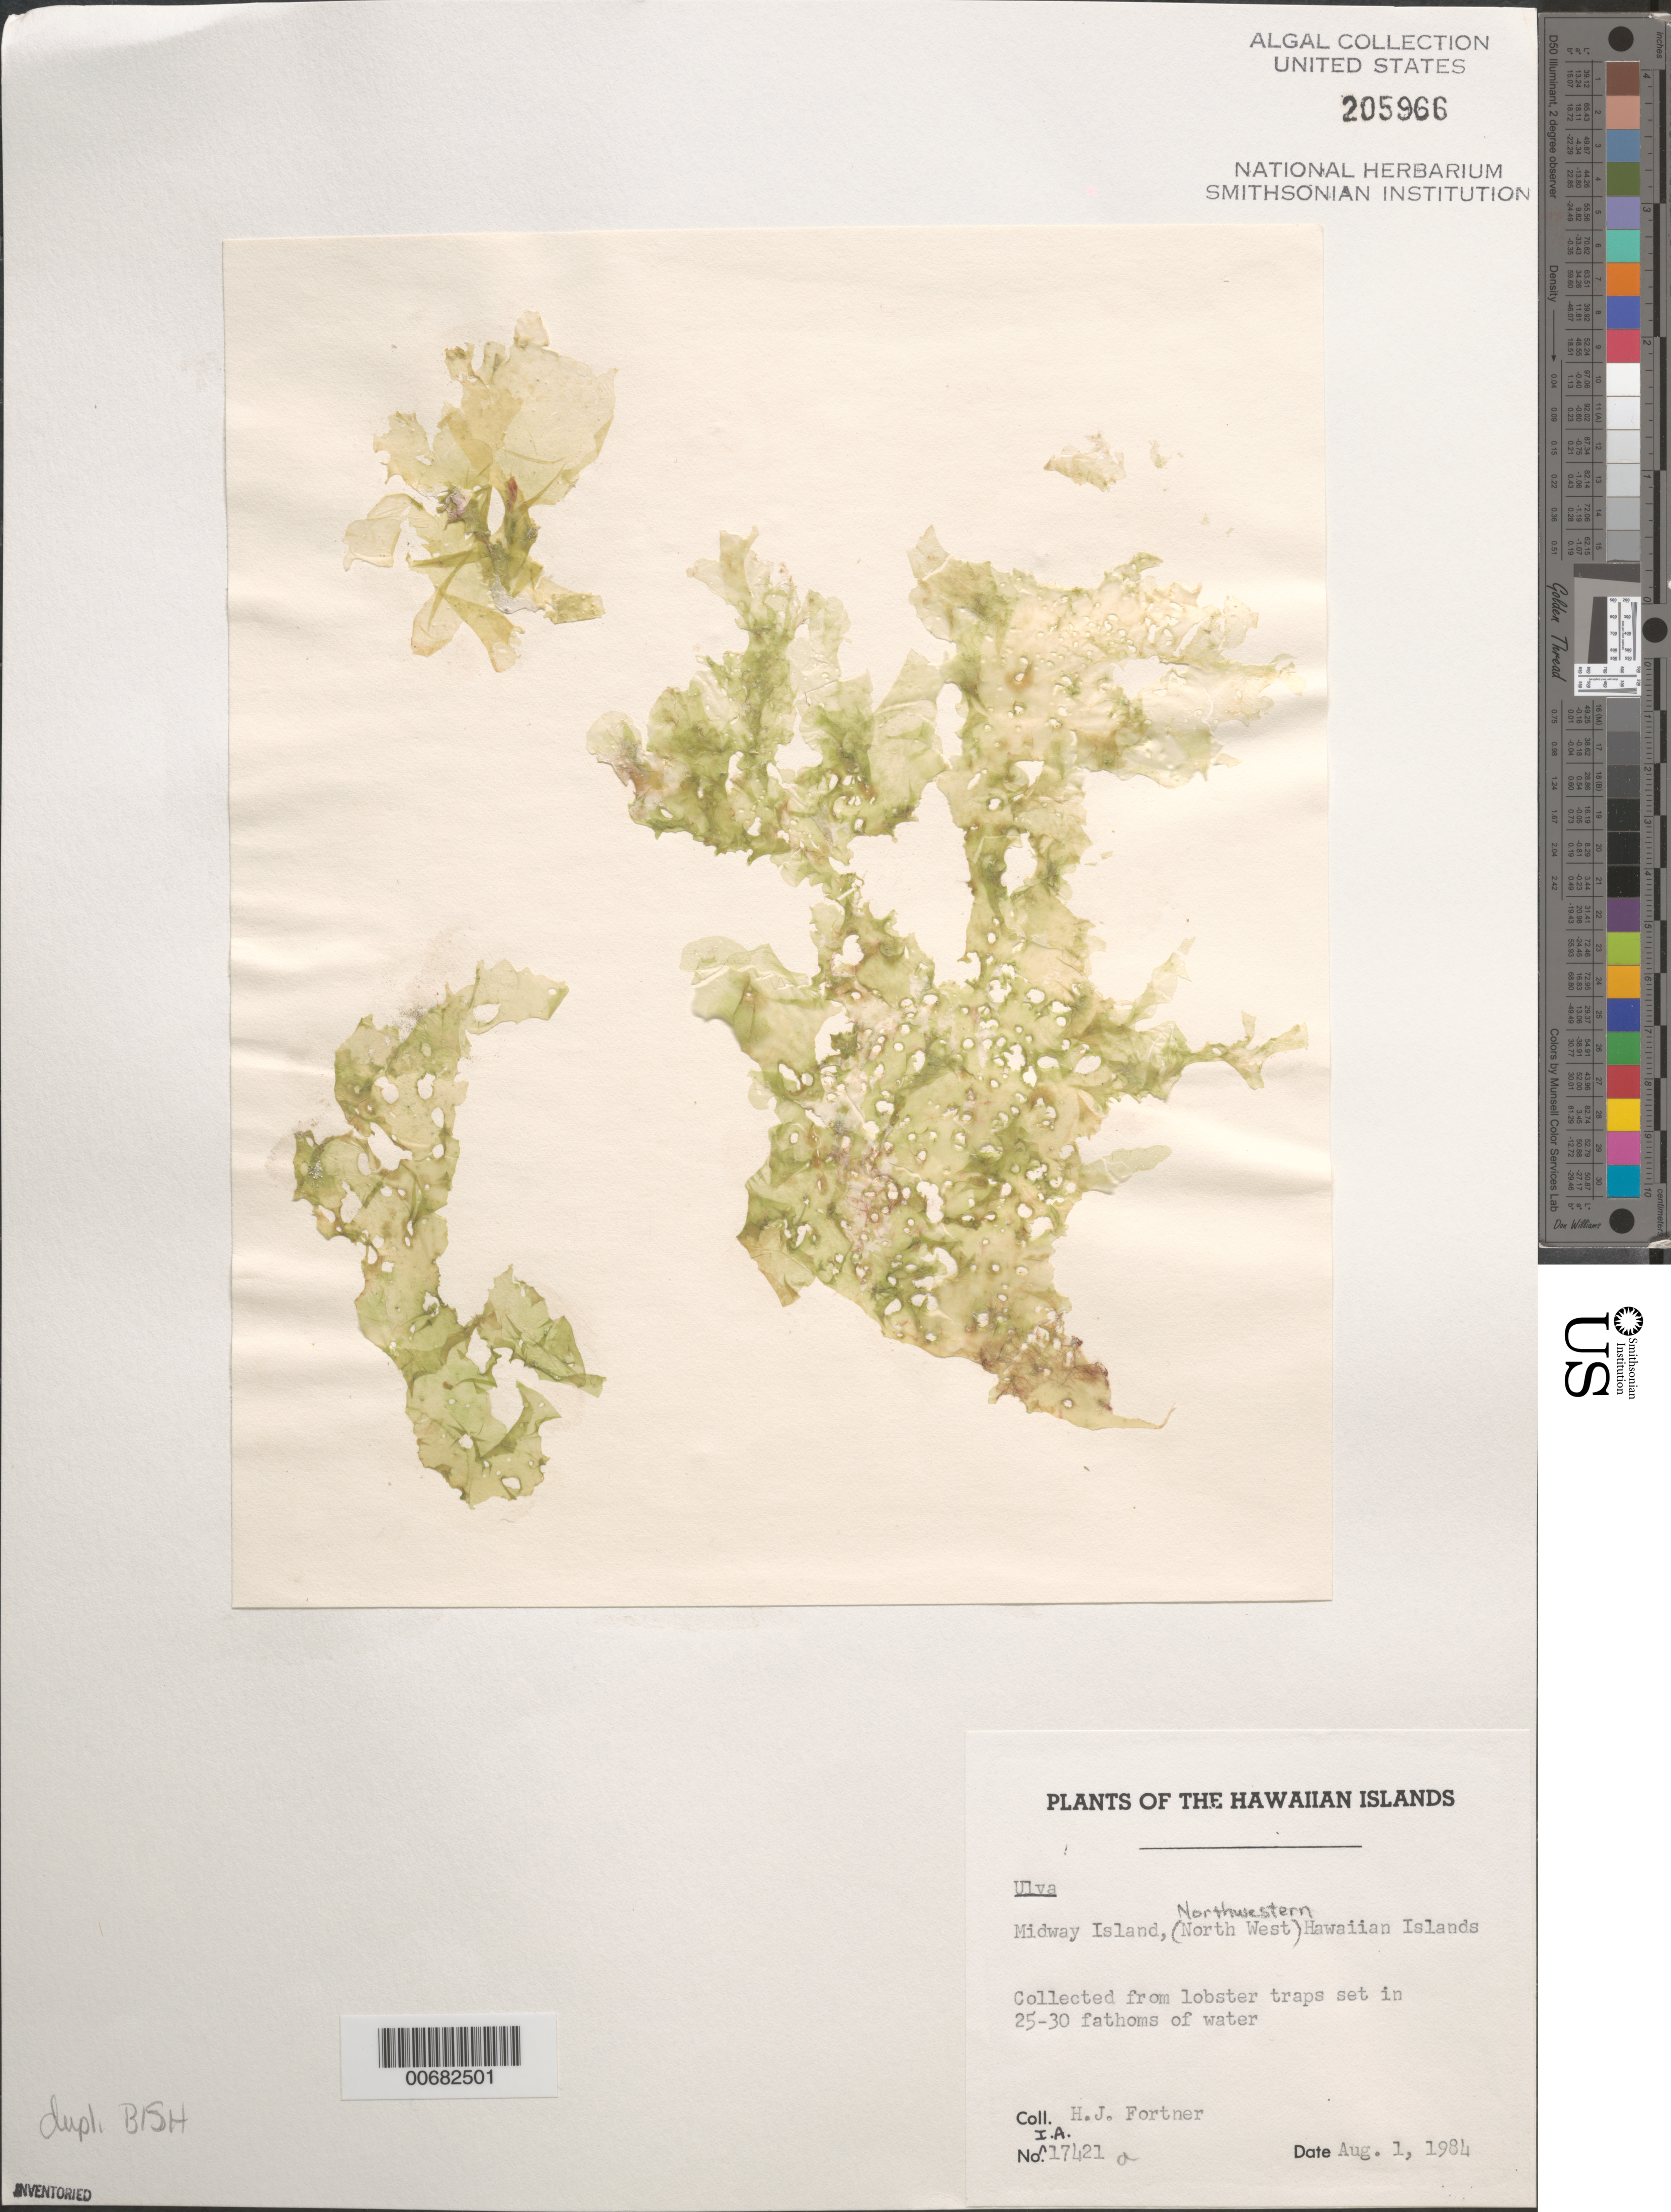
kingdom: Plantae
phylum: Chlorophyta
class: Ulvophyceae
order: Ulvales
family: Ulvaceae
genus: Ulva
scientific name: Ulva sp.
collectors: H. Fortner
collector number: IAA 17421a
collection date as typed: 01 Aug 1984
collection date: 1984-08-01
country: U.S. Administered Pacific Islands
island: Midway Atoll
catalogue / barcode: US 205966